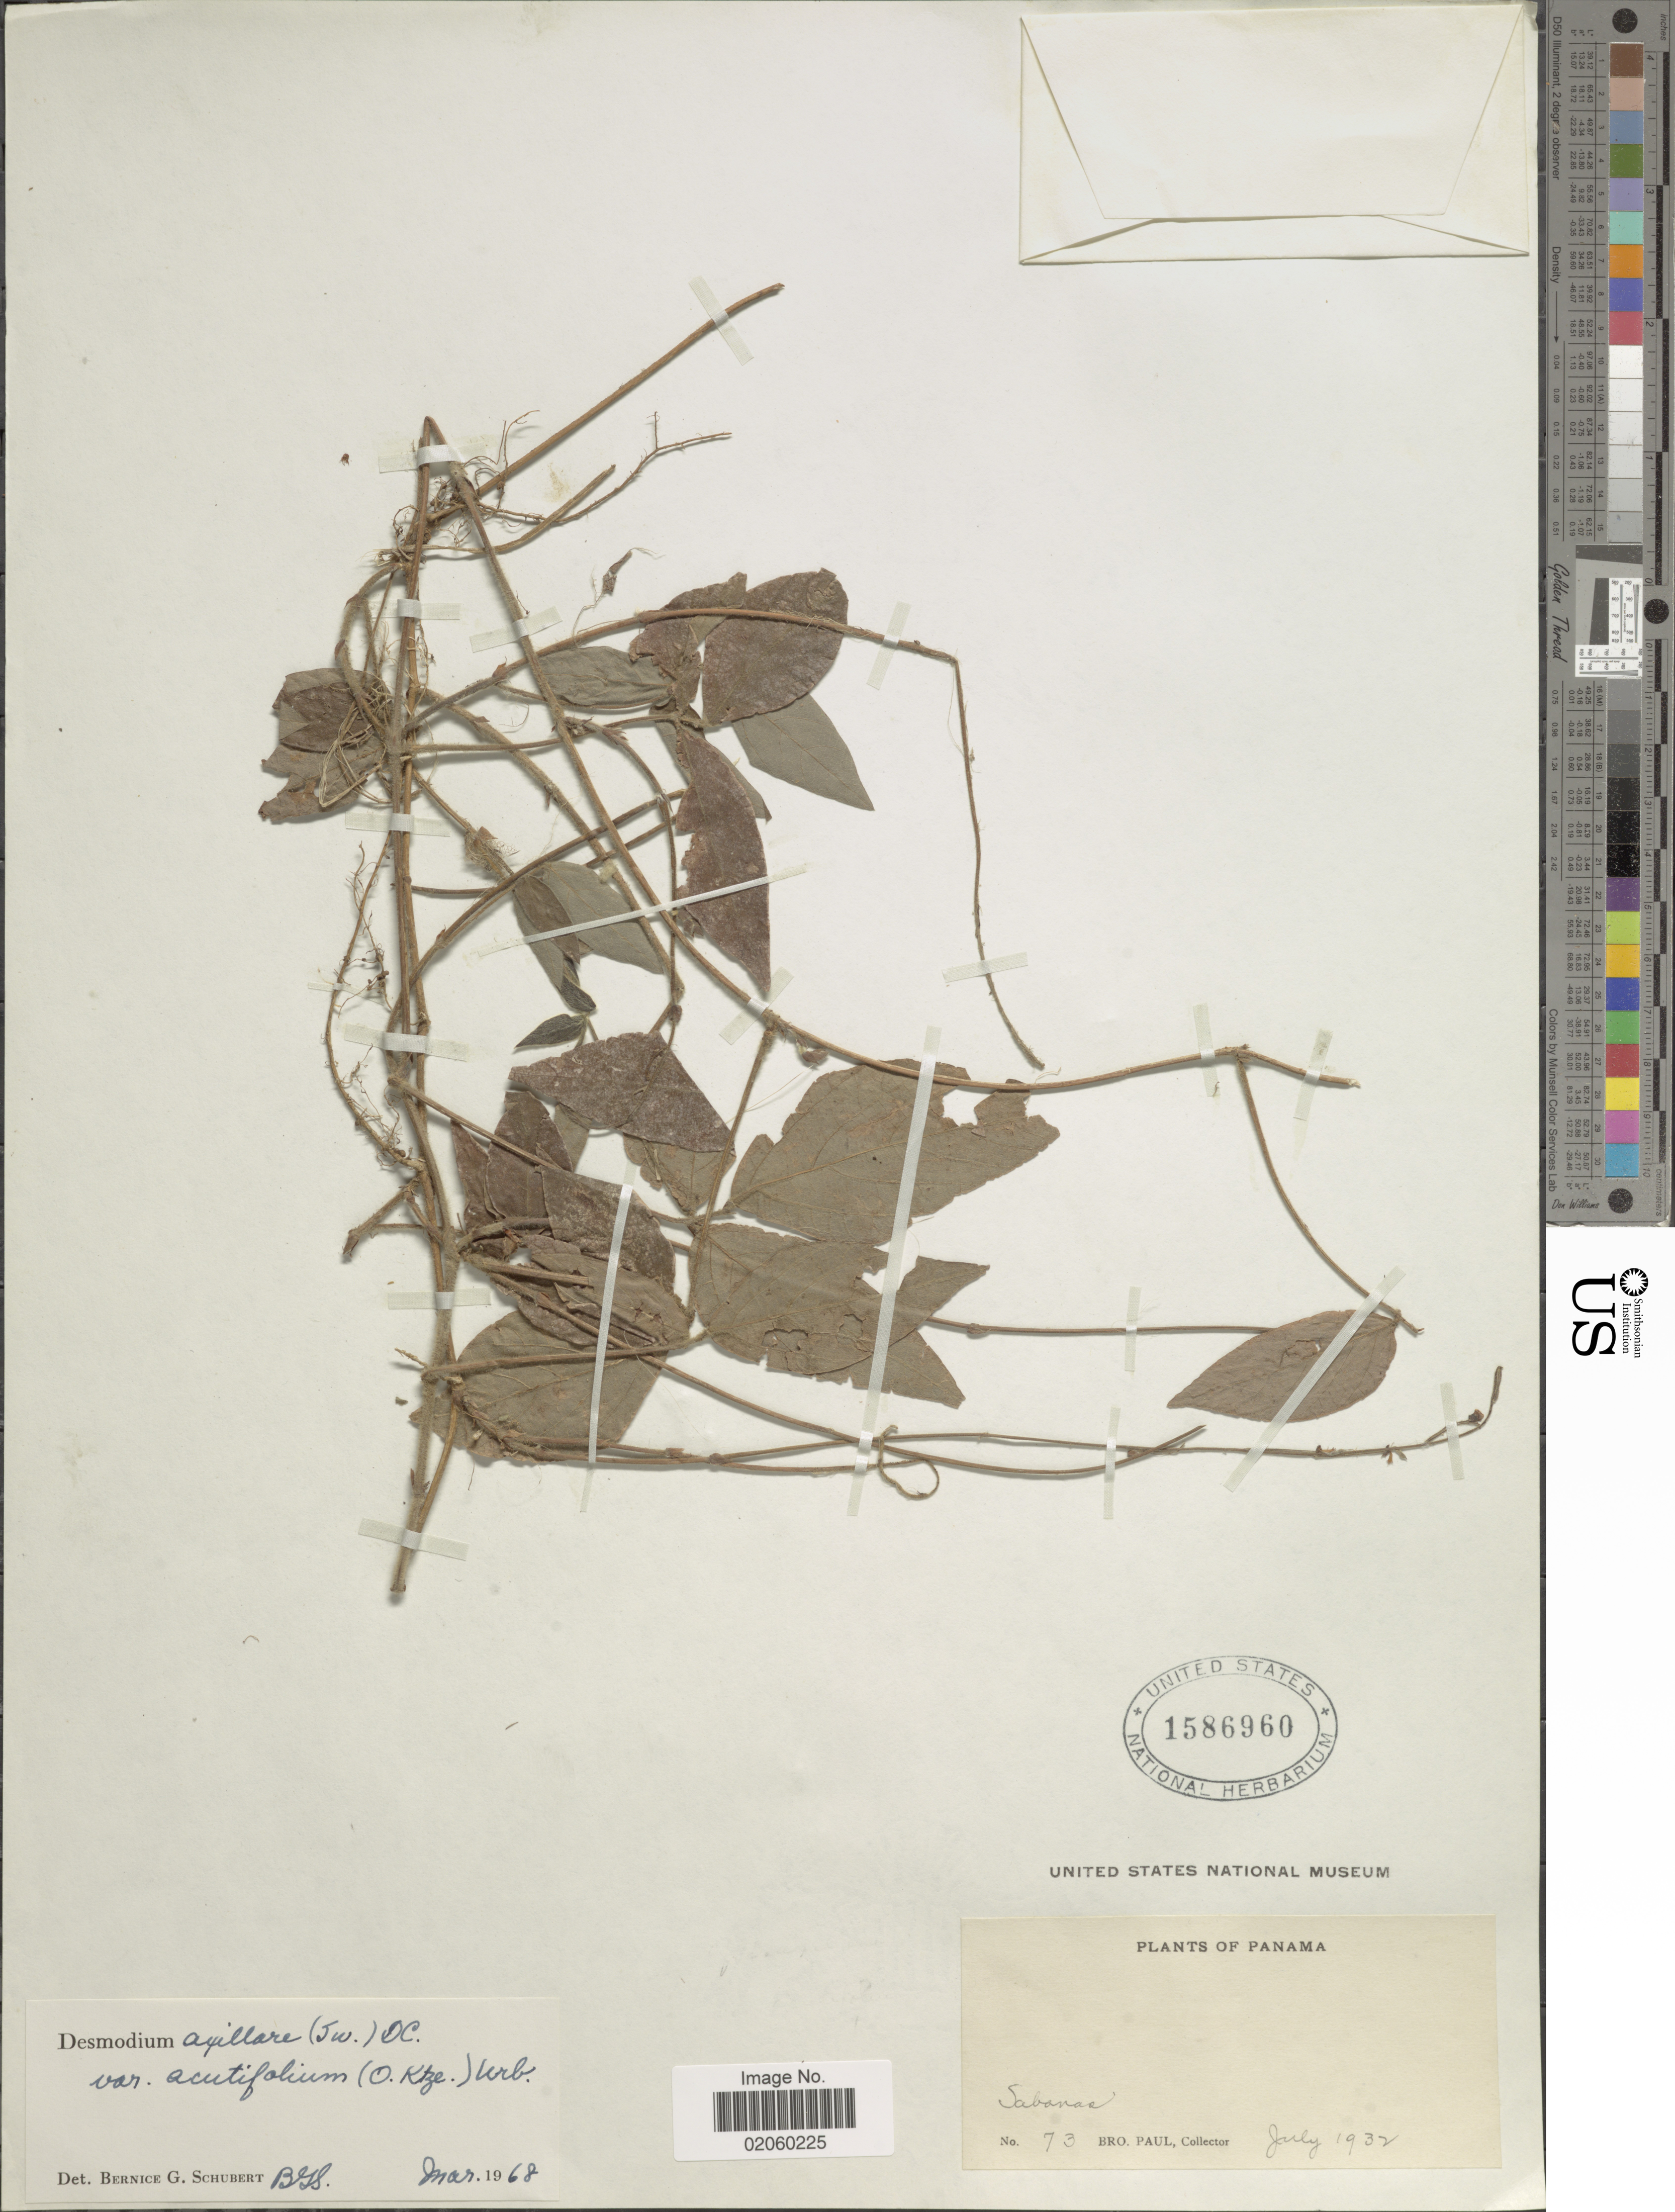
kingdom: Plantae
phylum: Tracheophyta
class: Magnoliopsida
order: Fabales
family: Fabaceae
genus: Desmodium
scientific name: Desmodium axillare var. acutifolium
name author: (Kuntze) Urb.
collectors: B. Paul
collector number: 73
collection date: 1932-07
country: Panama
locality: Sabanas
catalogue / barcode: US 1586960